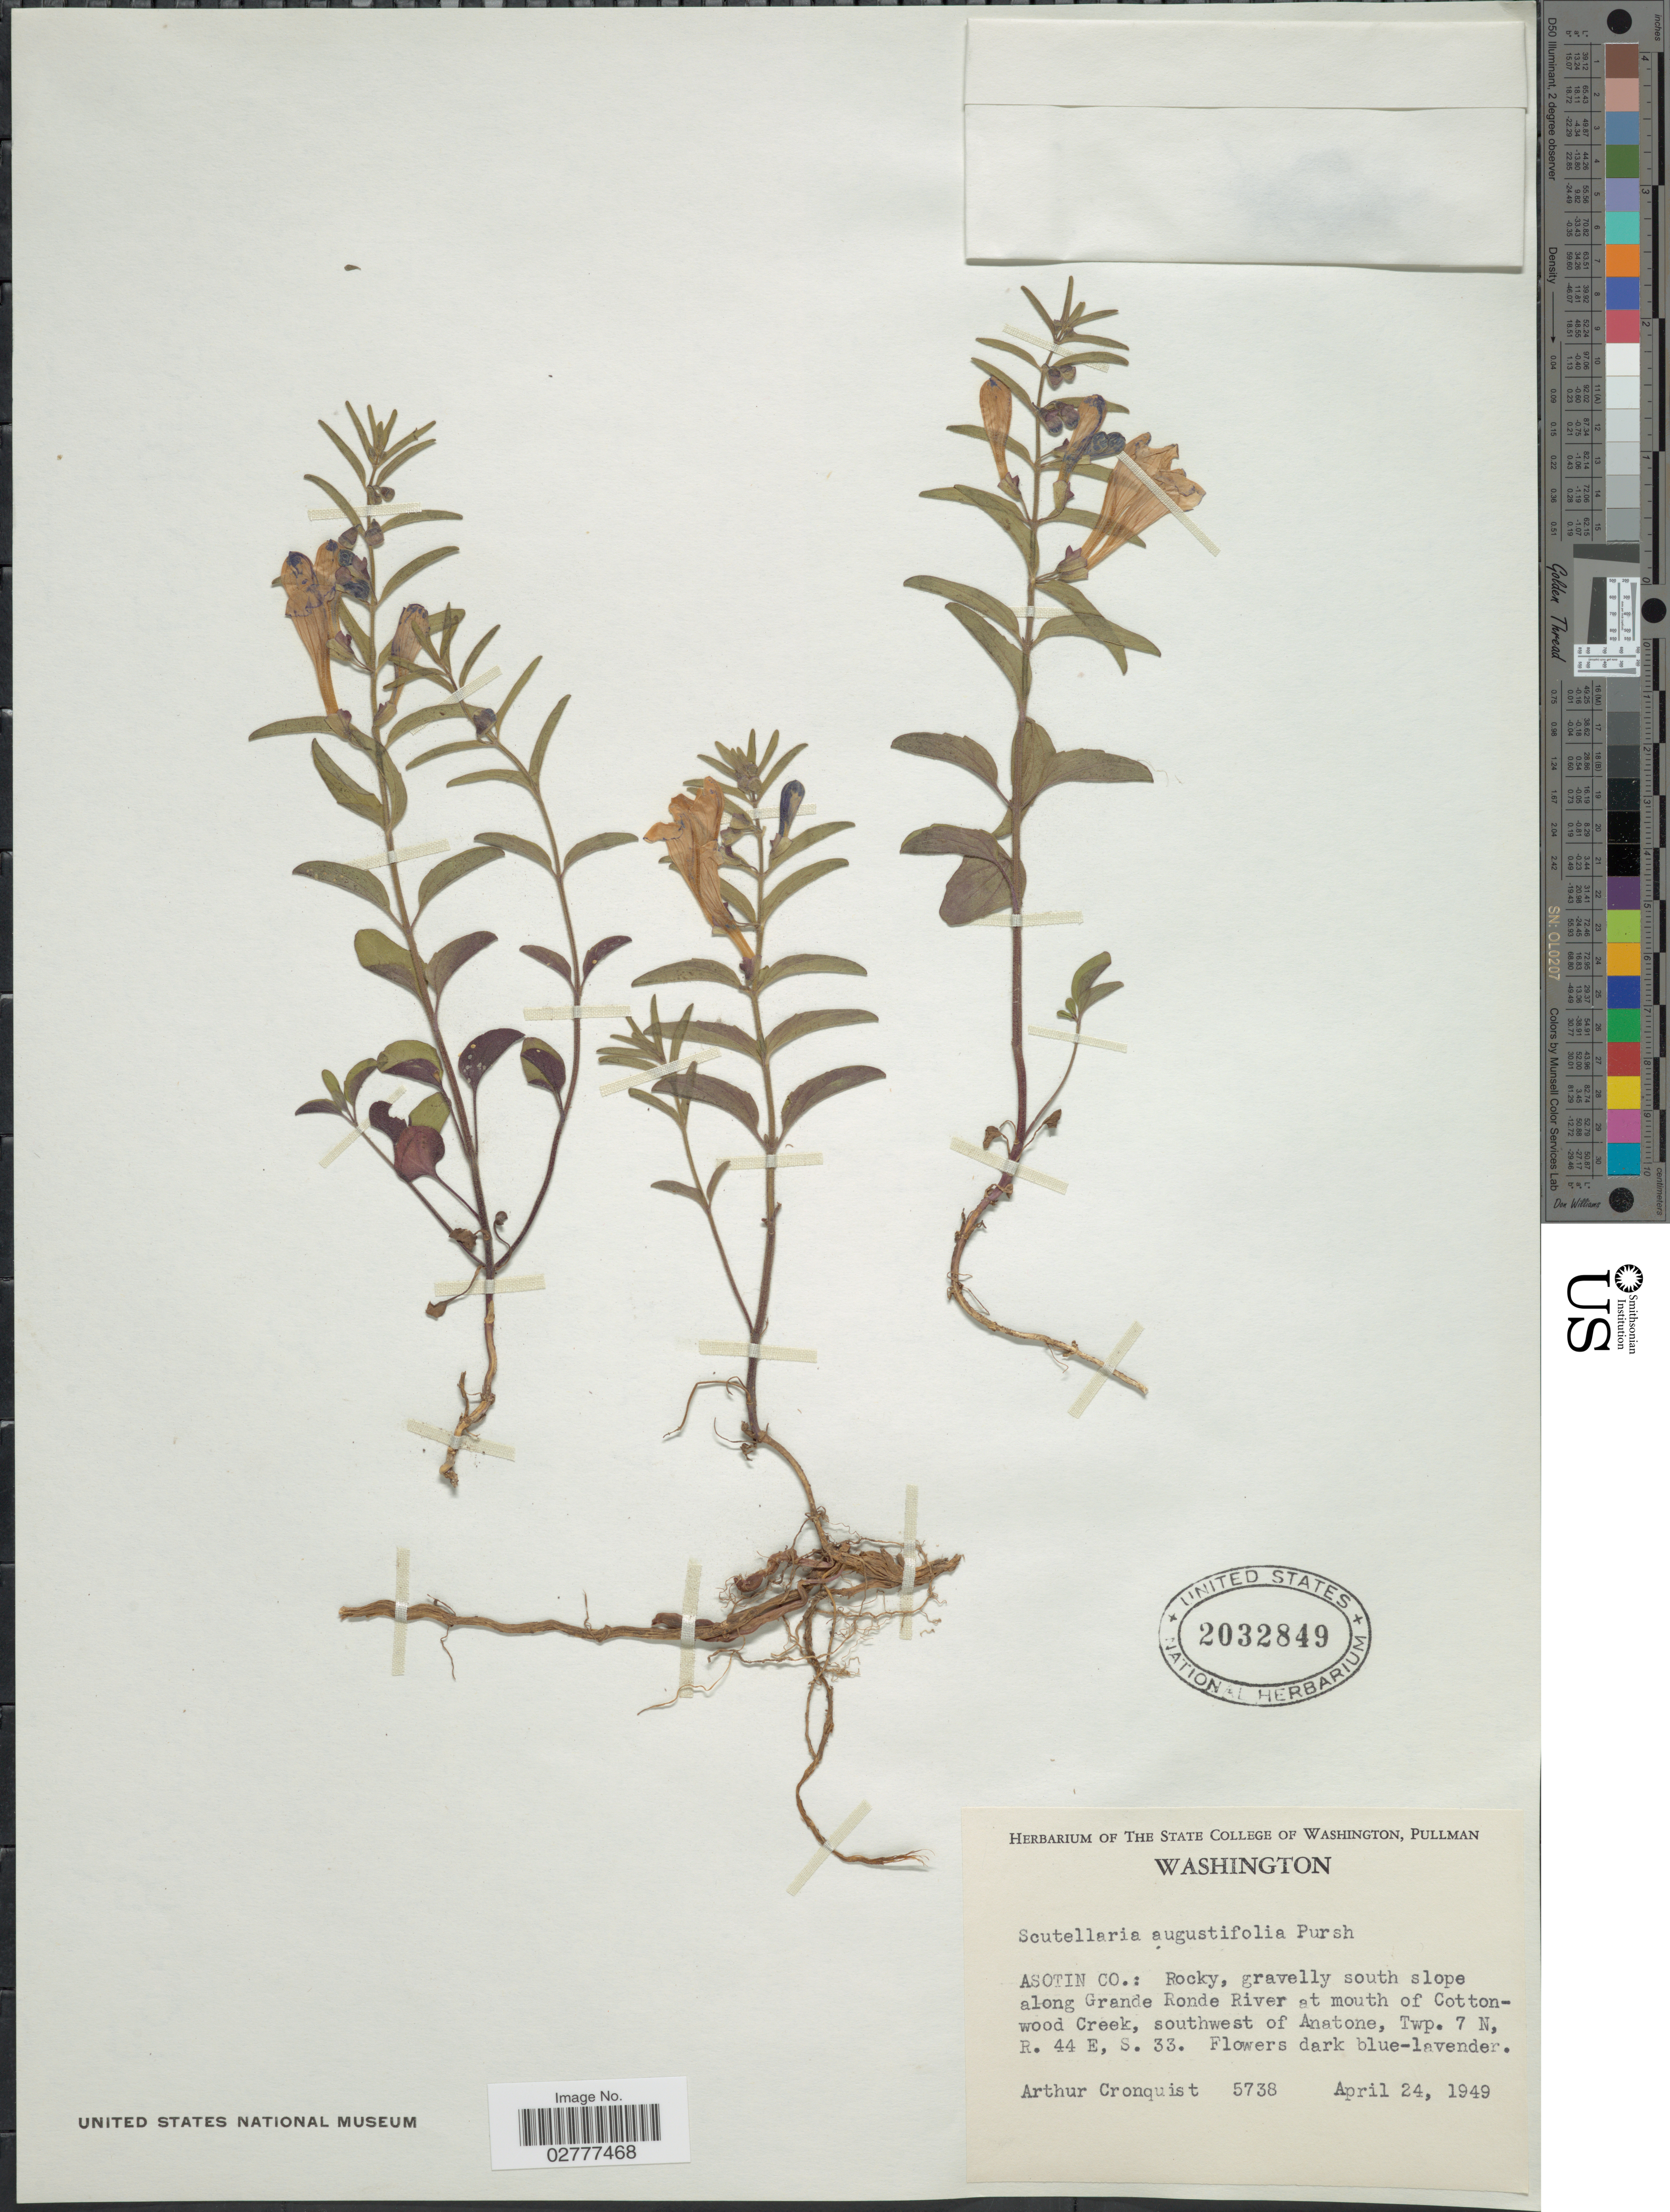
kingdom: Plantae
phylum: Tracheophyta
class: Magnoliopsida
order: Lamiales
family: Lamiaceae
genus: Scutellaria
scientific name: Scutellaria angustifolia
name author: Pursh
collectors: A. J. Cronquist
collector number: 5738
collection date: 1949-04-24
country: United States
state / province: Washington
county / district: Asotin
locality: Asotin Co.: Gravelly south slope along Grande Ronde River at mouth of Cottonwood Creek, southwest of Anatone, Twp. 7 N, R. 44 E, S. 33.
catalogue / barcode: US 2032849